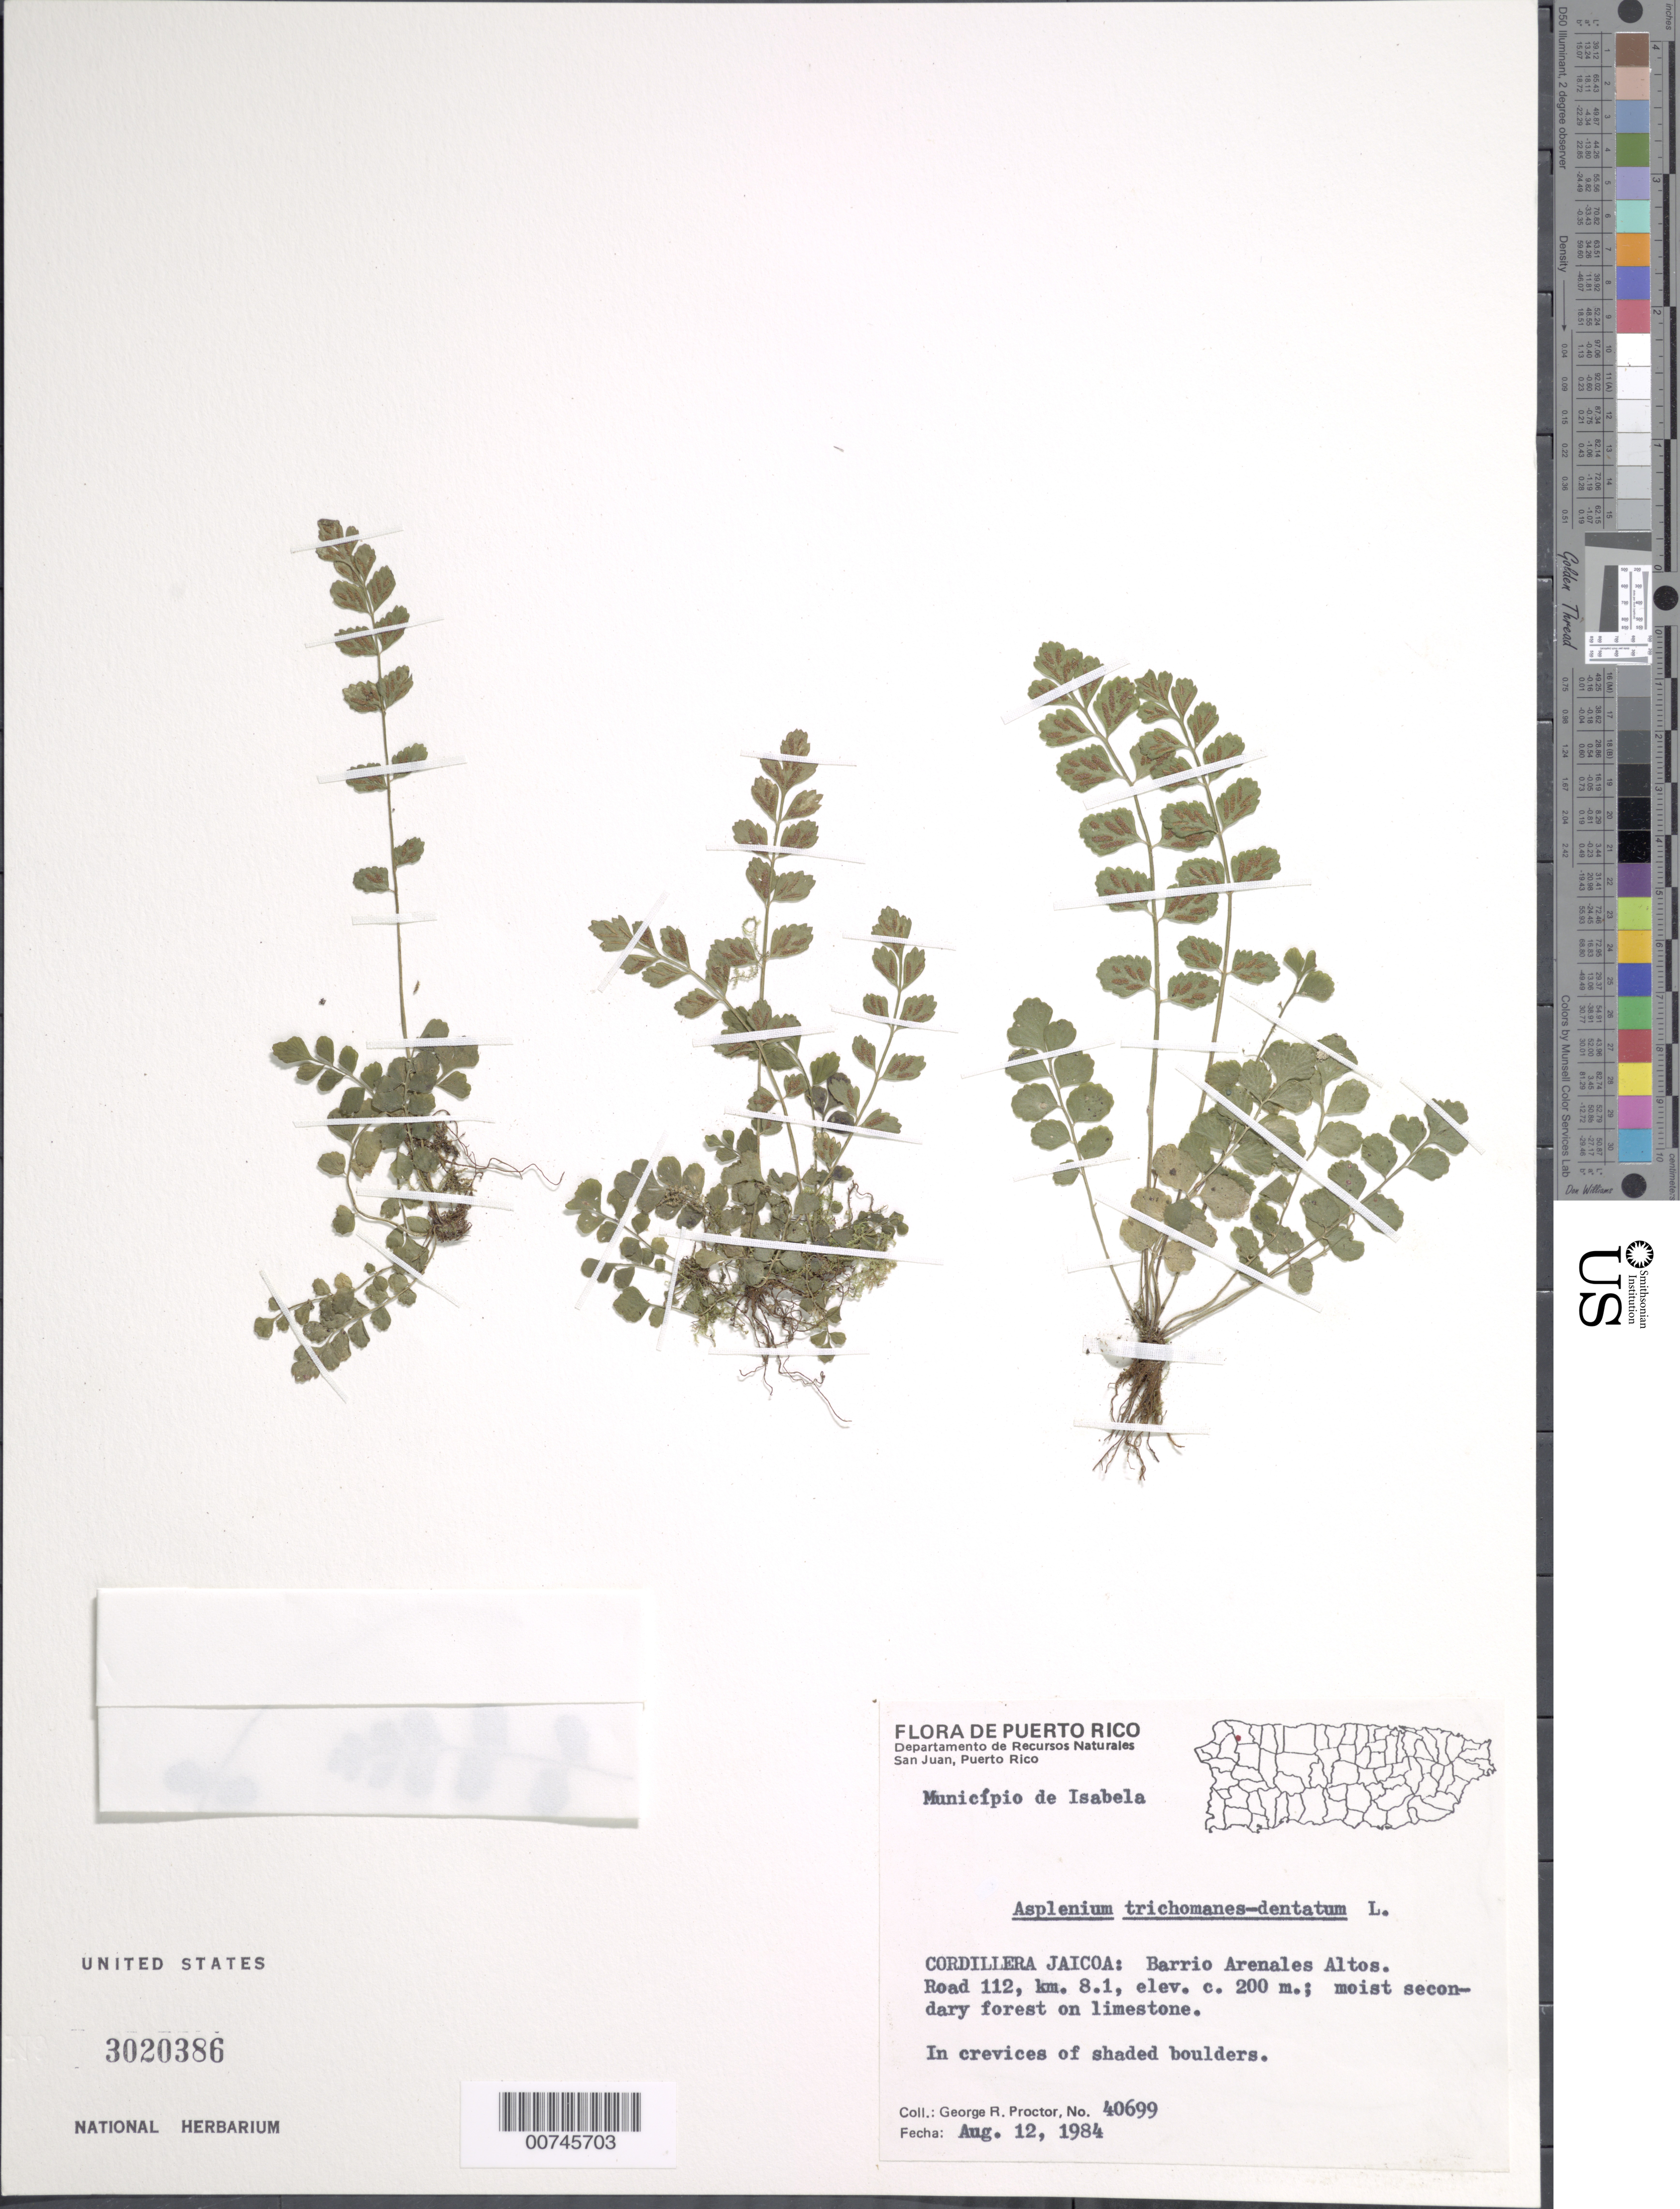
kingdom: Plantae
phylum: Tracheophyta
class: Polypodiopsida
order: Polypodiales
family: Aspleniaceae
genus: Asplenium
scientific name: Asplenium trichomanes-dentatum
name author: L.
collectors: G. R. Proctor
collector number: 40699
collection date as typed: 12 Aug 1984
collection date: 1984-08-12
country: Puerto Rico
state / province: Isabela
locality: Cordillera Jaicoa: Barrio Arenales Altos. Road 112, km 8.1; moist secondary forest on limestone. Municipio de Isabela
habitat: In crevices of shaded boulders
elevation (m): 200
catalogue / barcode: US 3020386